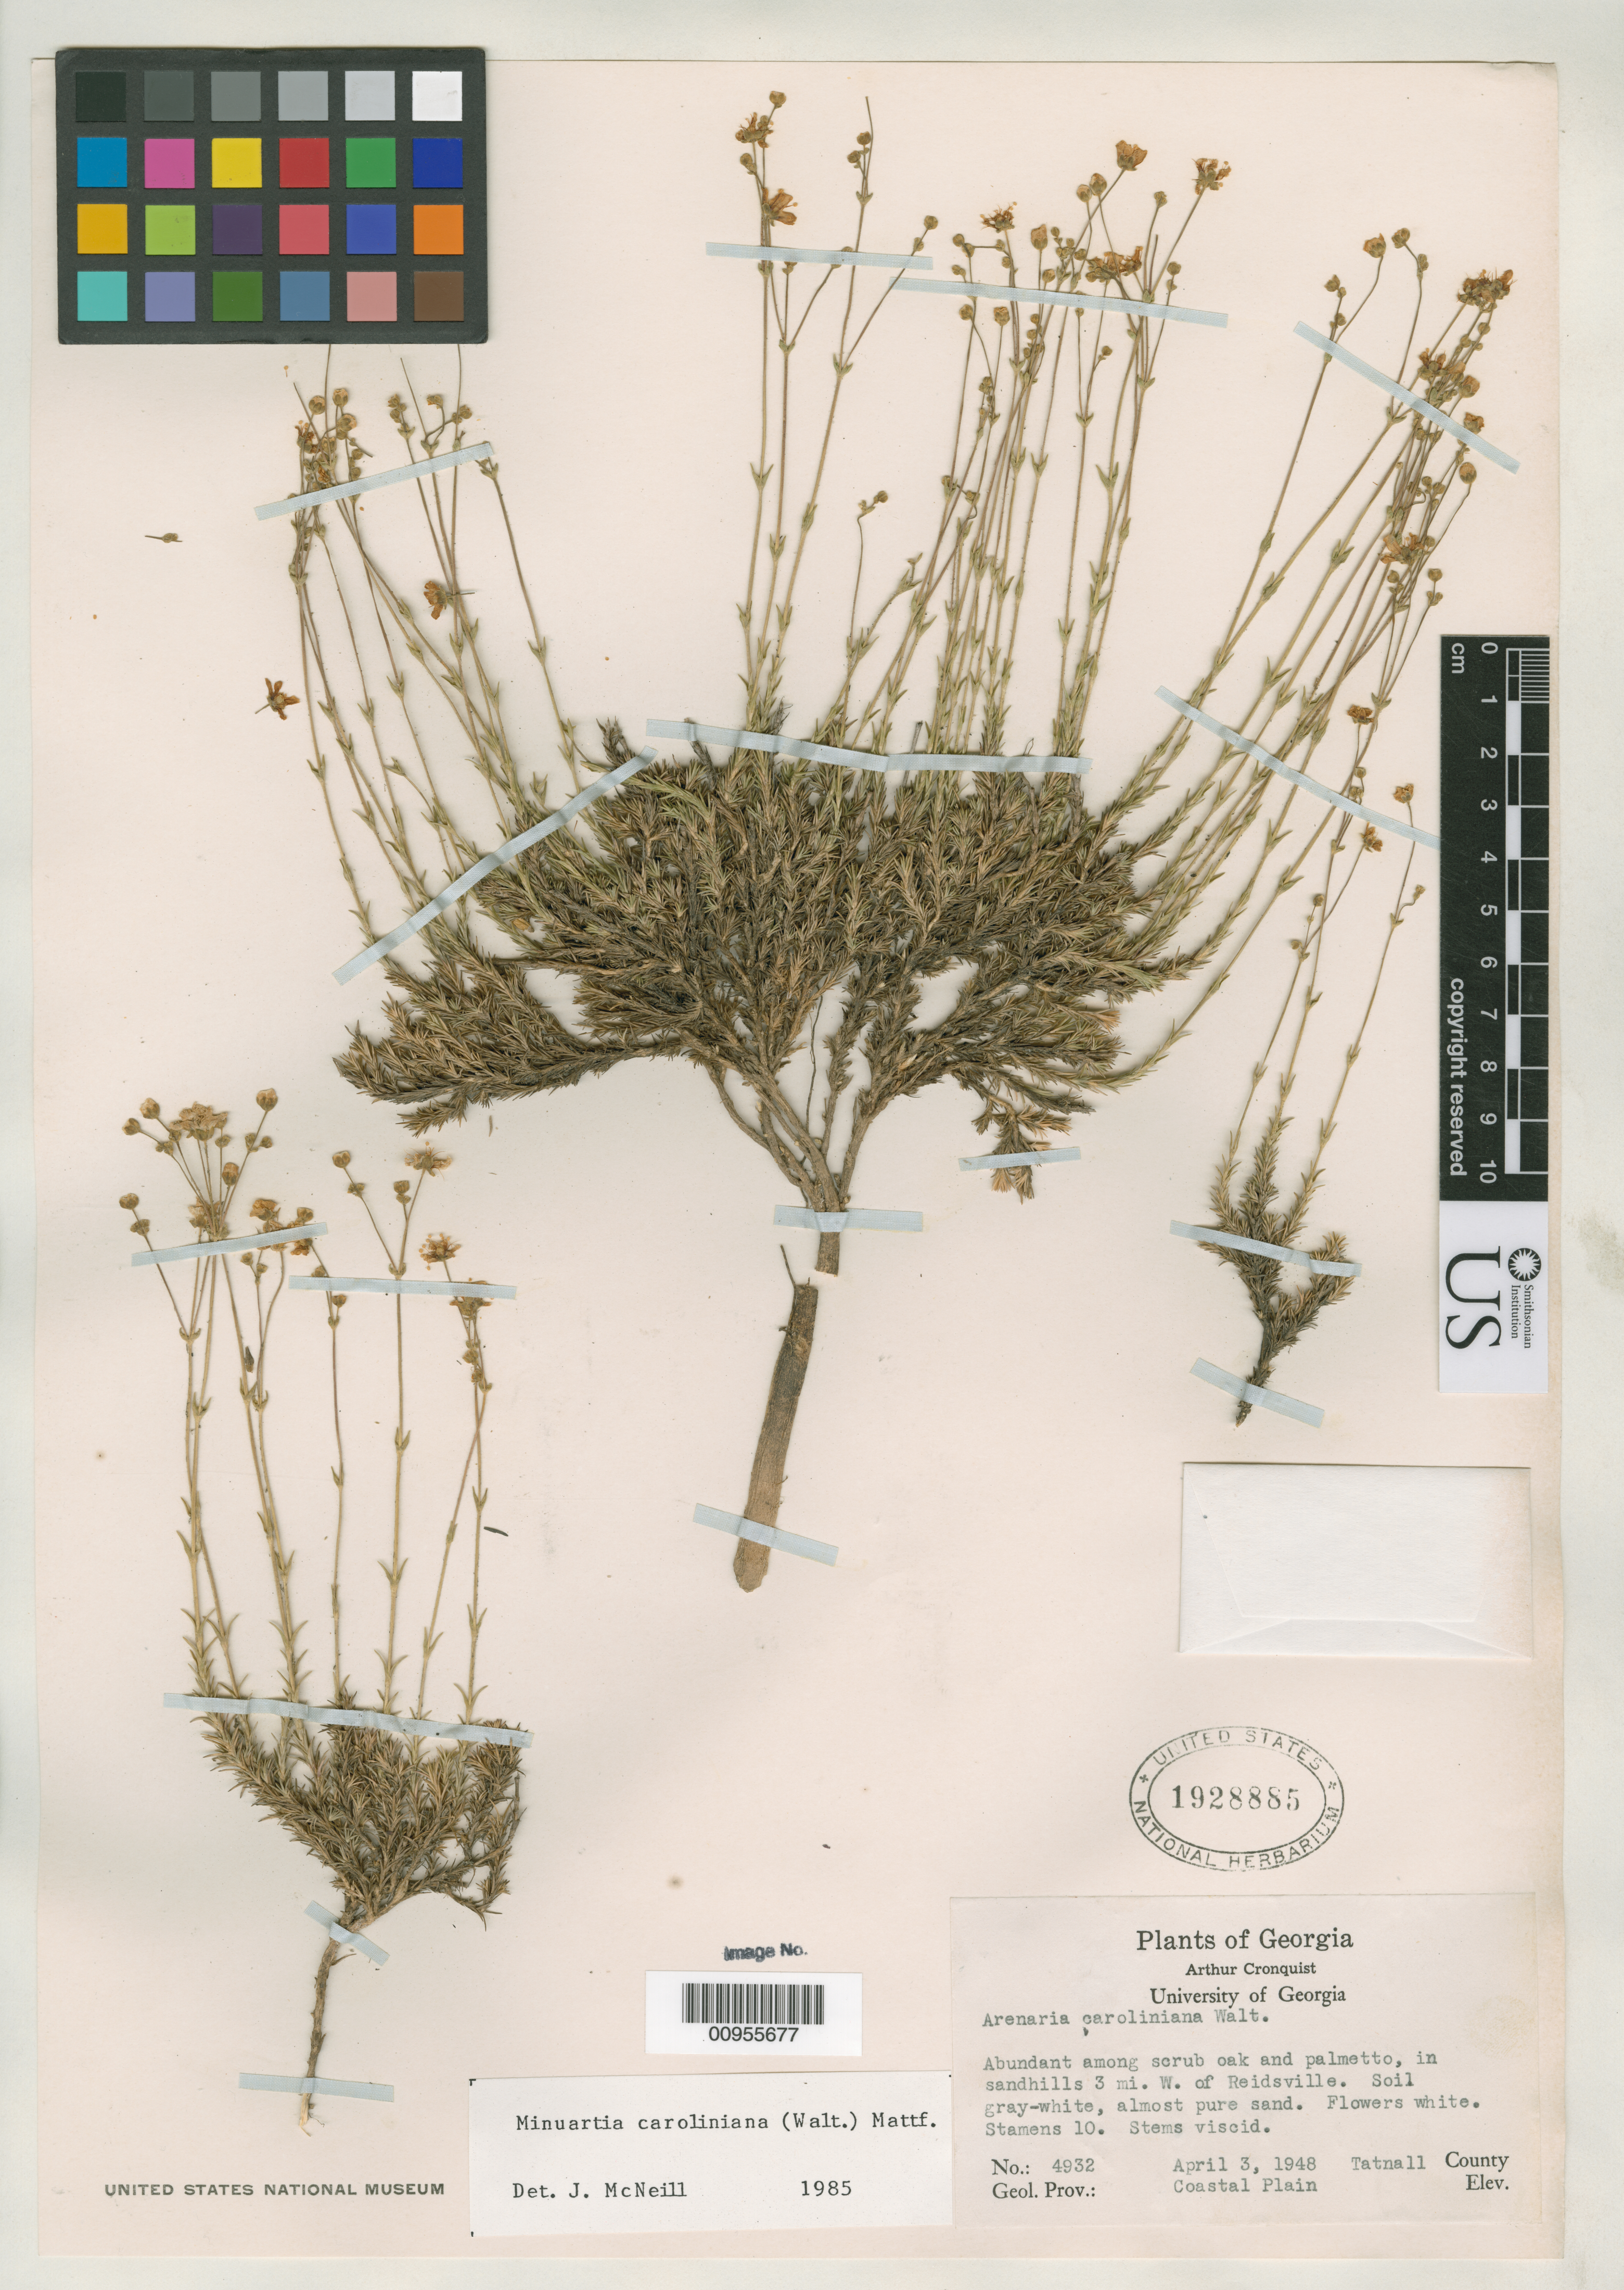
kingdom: Plantae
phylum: Tracheophyta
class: Magnoliopsida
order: Caryophyllales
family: Caryophyllaceae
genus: Arenaria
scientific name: Arenaria caroliniana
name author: Walter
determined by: McNeill, J.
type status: Isoneotype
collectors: A. J. Cronquist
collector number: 4932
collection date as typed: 03 Apr 1948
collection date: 1948-04-03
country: United States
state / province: Georgia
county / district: Tatnall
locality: In sandhills 3 mi. W. of Reidsville.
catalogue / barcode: US 1928885